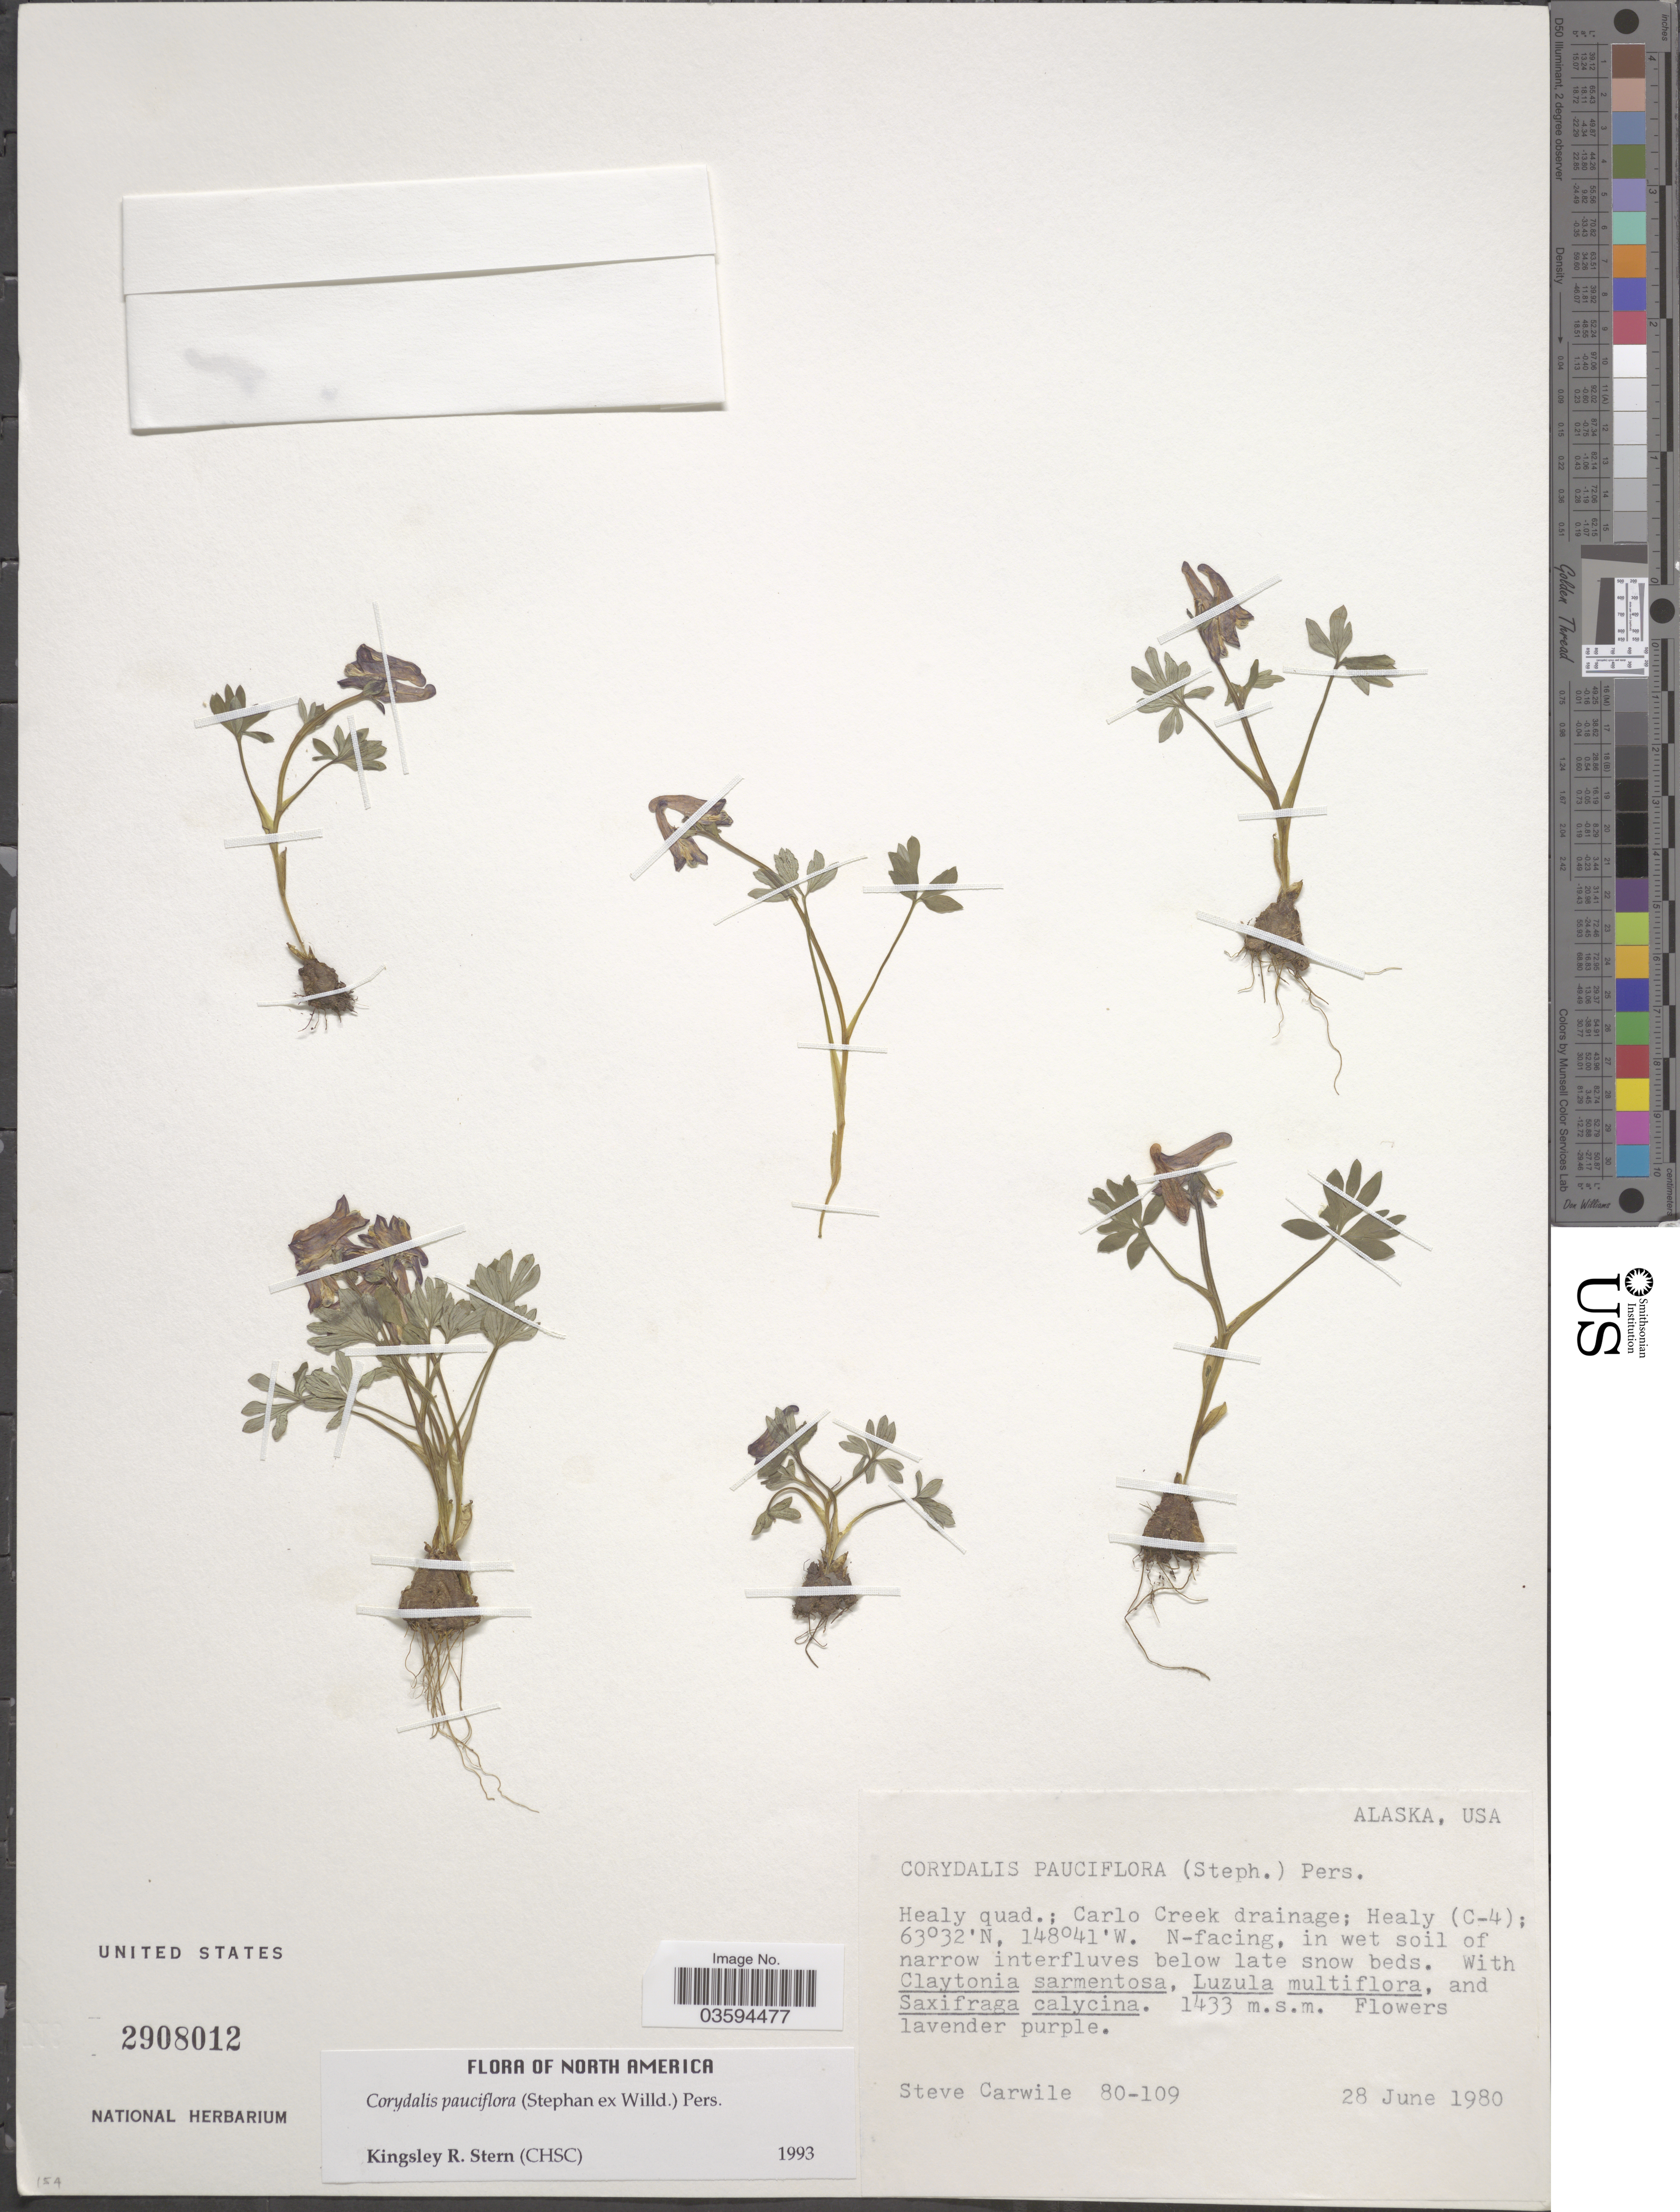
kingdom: Plantae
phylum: Tracheophyta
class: Magnoliopsida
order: Ranunculales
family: Papaveraceae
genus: Corydalis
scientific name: Corydalis pauciflora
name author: (Stephan) Pers.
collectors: S. Carwile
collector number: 80-109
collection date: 1980-06-28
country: United States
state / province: Alaska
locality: Healy quad.; Carlo Creek drainage; Healy (C-4).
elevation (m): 1433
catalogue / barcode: US 2908012